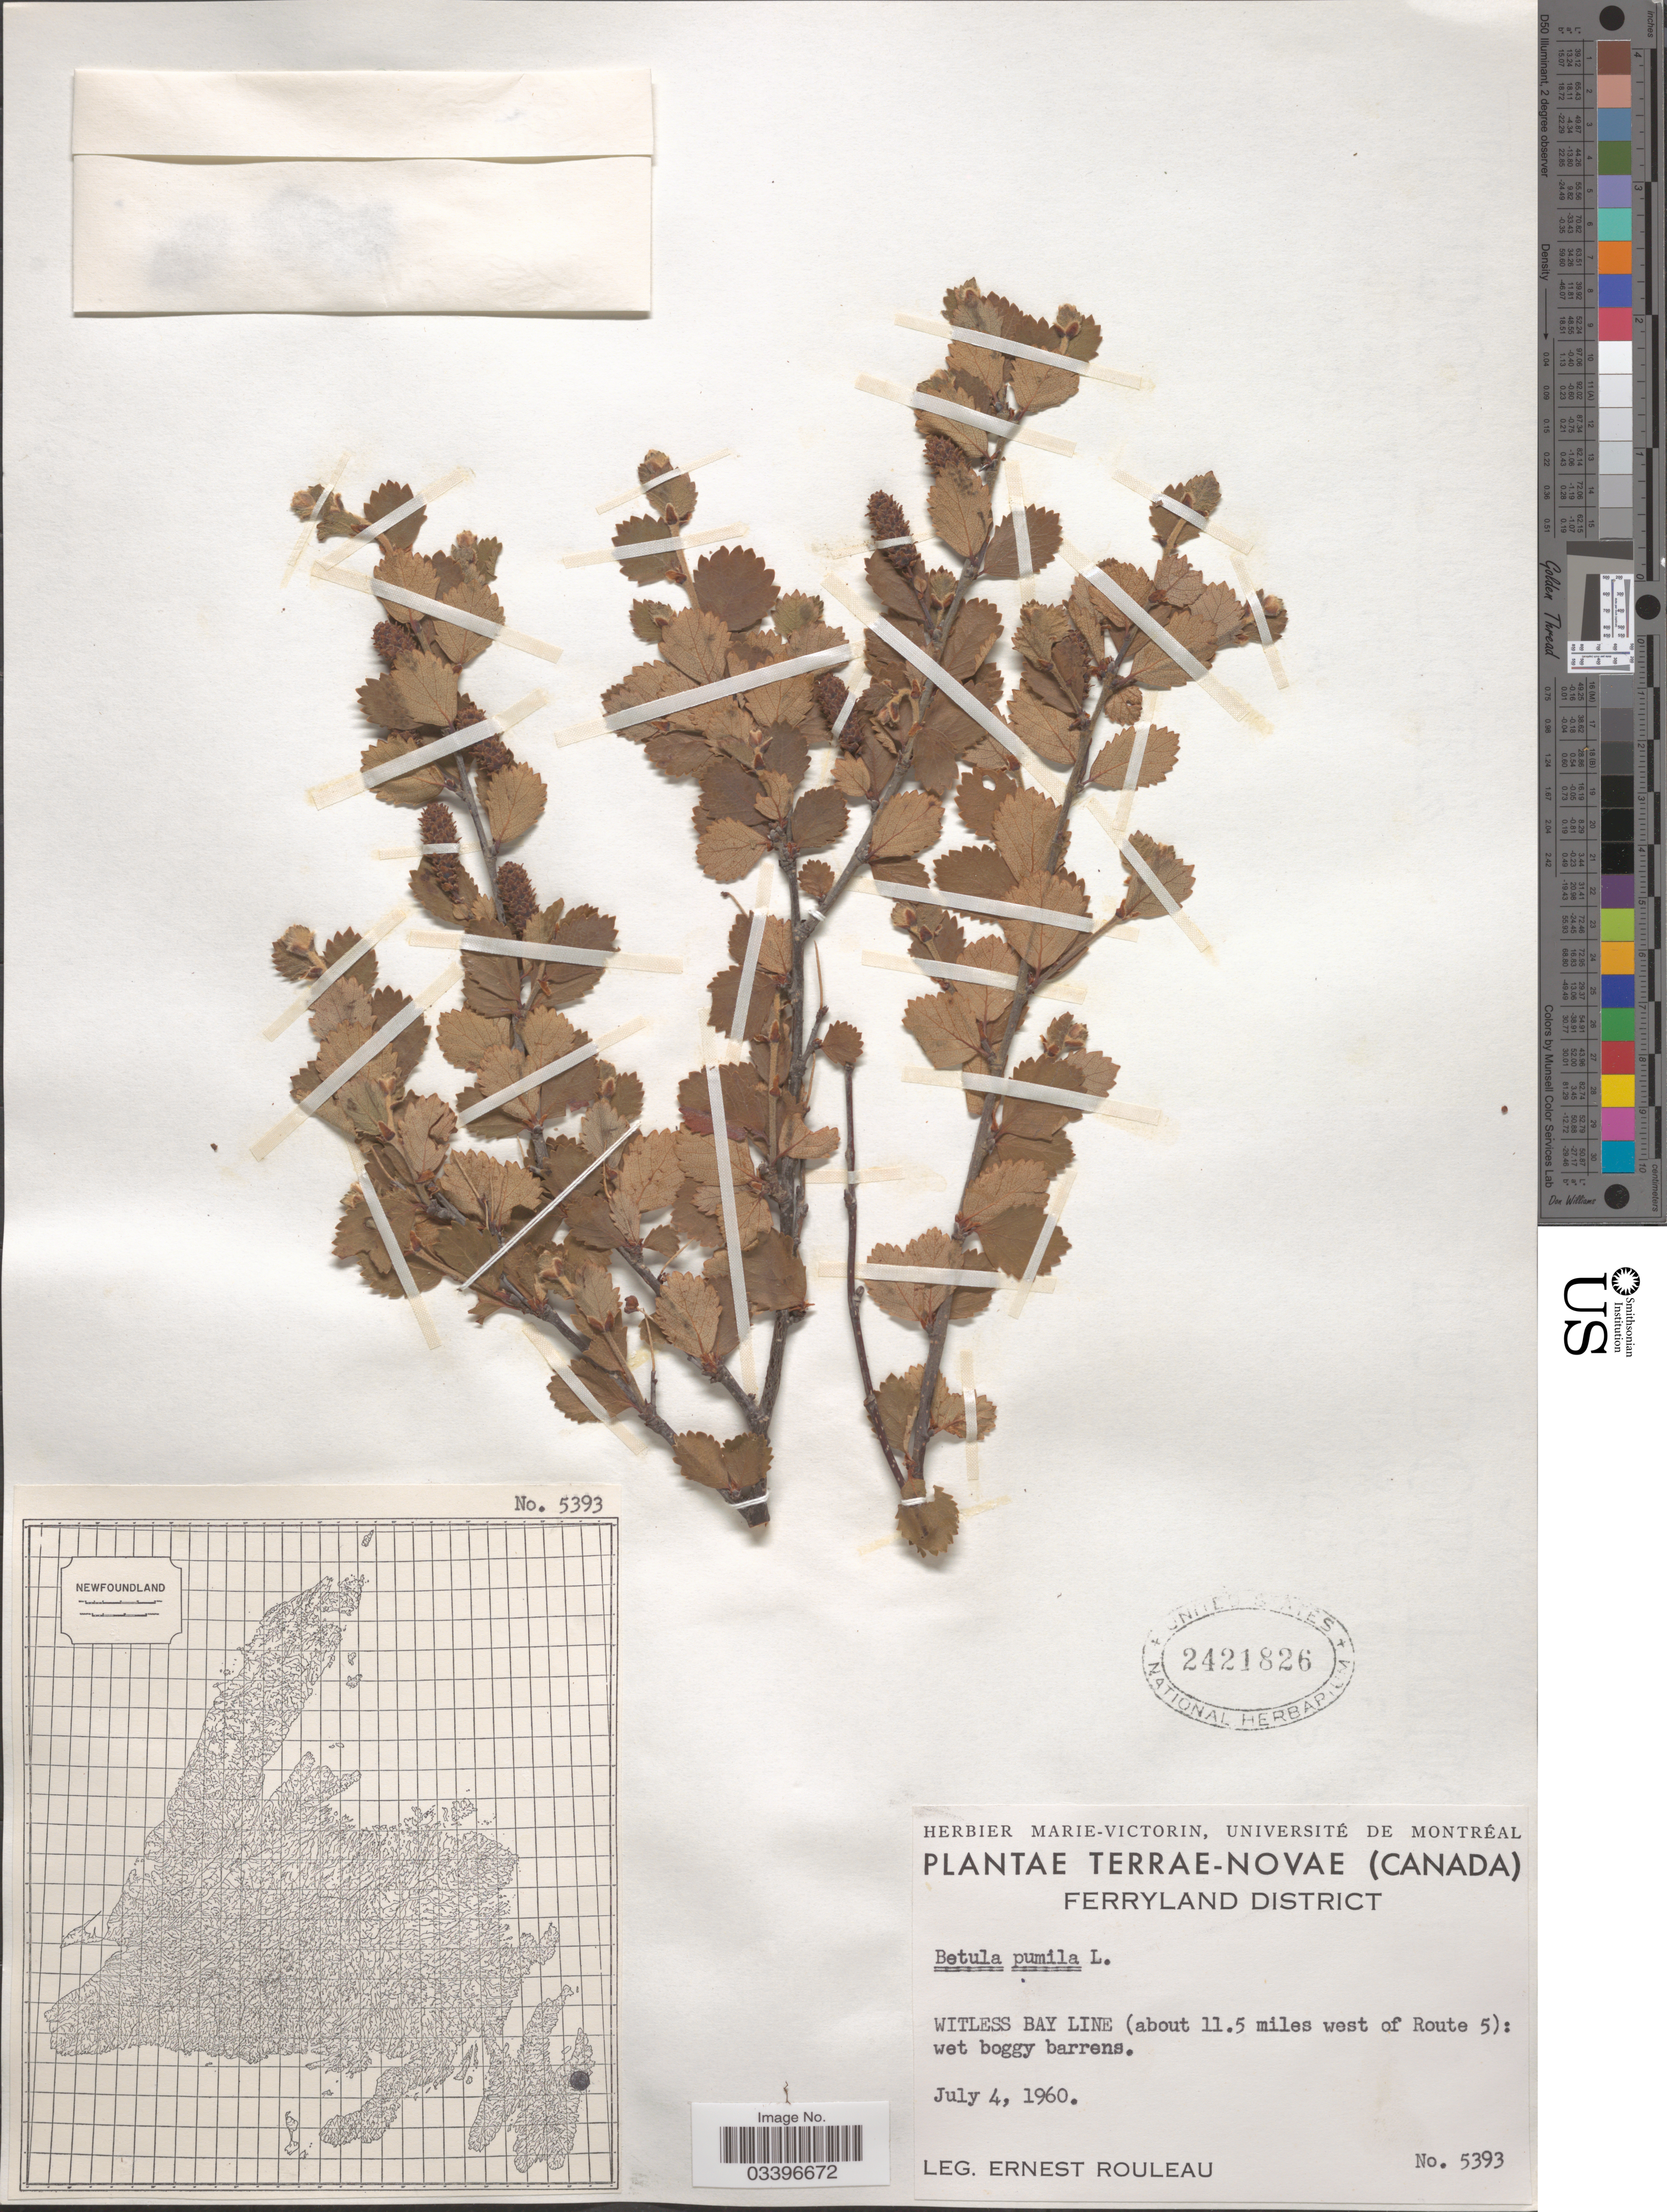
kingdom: Plantae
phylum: Tracheophyta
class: Magnoliopsida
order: Fagales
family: Betulaceae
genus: Betula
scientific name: Betula pumila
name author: L.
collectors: E. Rouleau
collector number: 5393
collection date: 1960-07-04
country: Canada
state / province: Newfoundland and Labrador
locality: Terrae-Novae, Ferryland District. Witless Bay Line (about 11.5 west of Route 5): wet boggy barrens.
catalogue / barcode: US 2421826